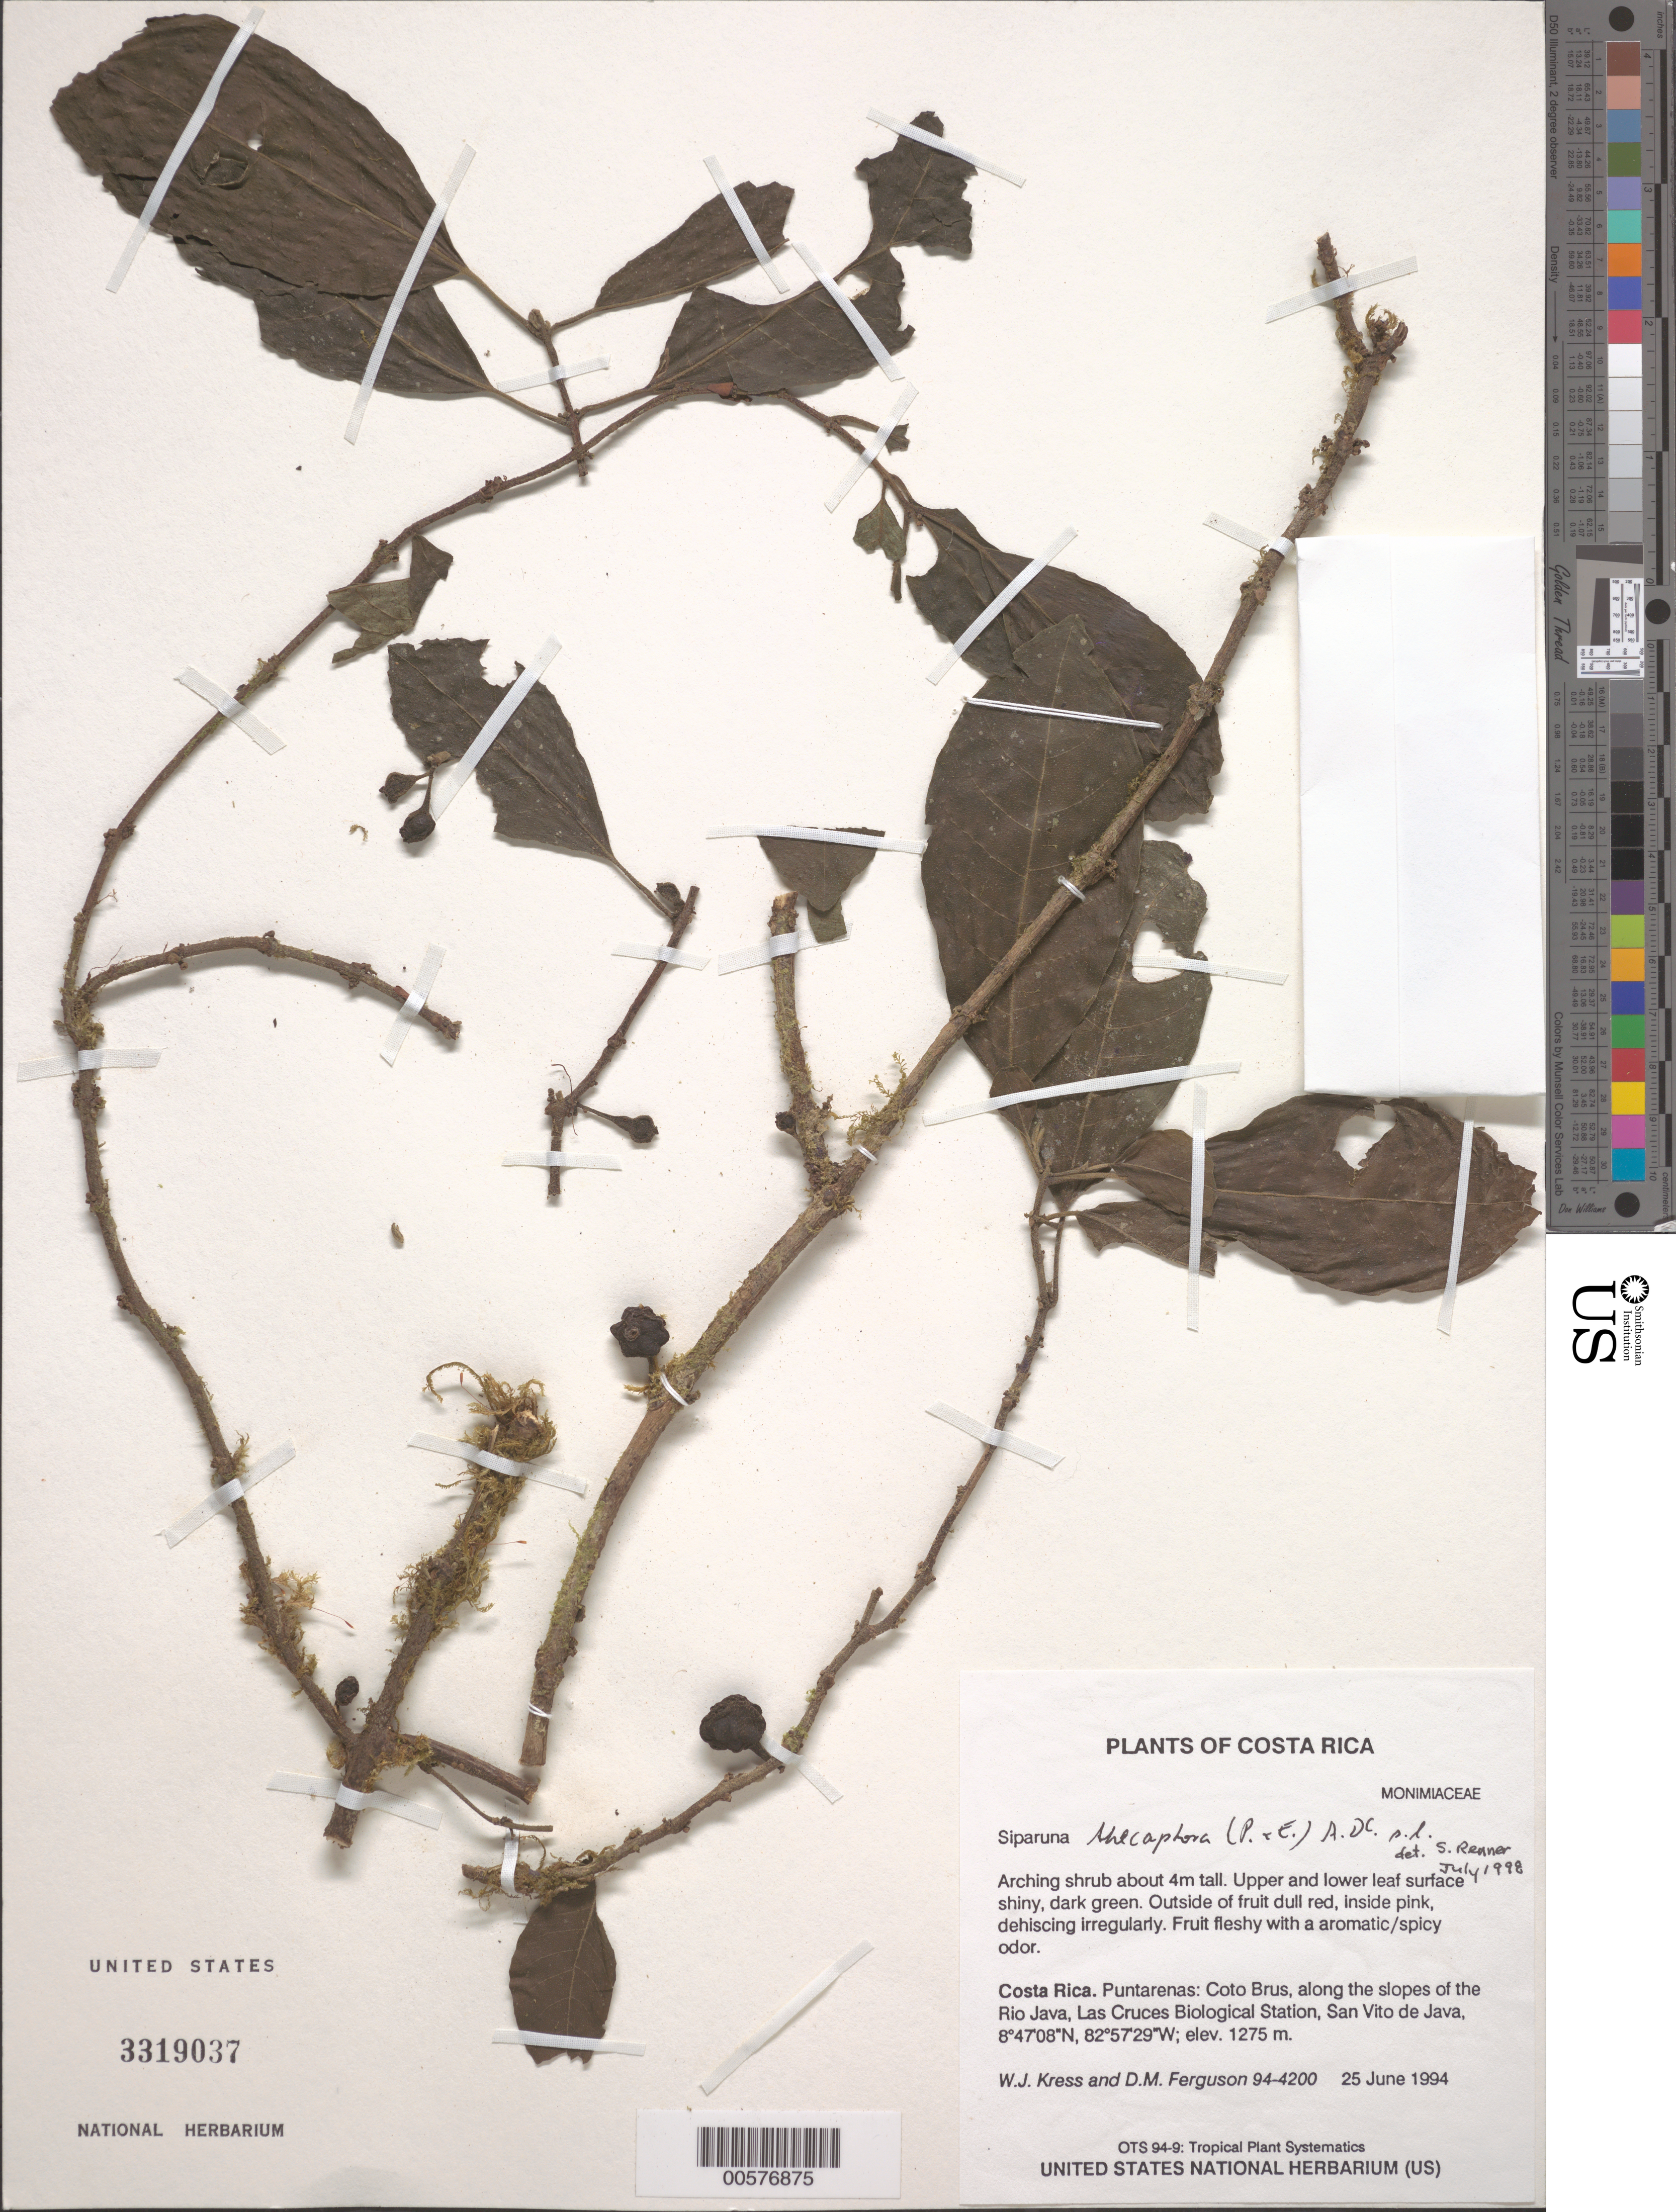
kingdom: Plantae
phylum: Tracheophyta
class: Magnoliopsida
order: Laurales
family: Siparunaceae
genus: Siparuna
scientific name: Siparuna thecaphora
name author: (Poepp. & Endl.) A. DC.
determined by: Renner, S. S.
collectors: W. J. Kress & D. M. Ferguson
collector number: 94-4200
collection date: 1994-06-25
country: Costa Rica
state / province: Puntarenas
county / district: Coto Brus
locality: Along the slopes of the Rio Java, Las Cruces Biological Station, San Vito de Java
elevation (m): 1275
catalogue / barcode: US 3319037